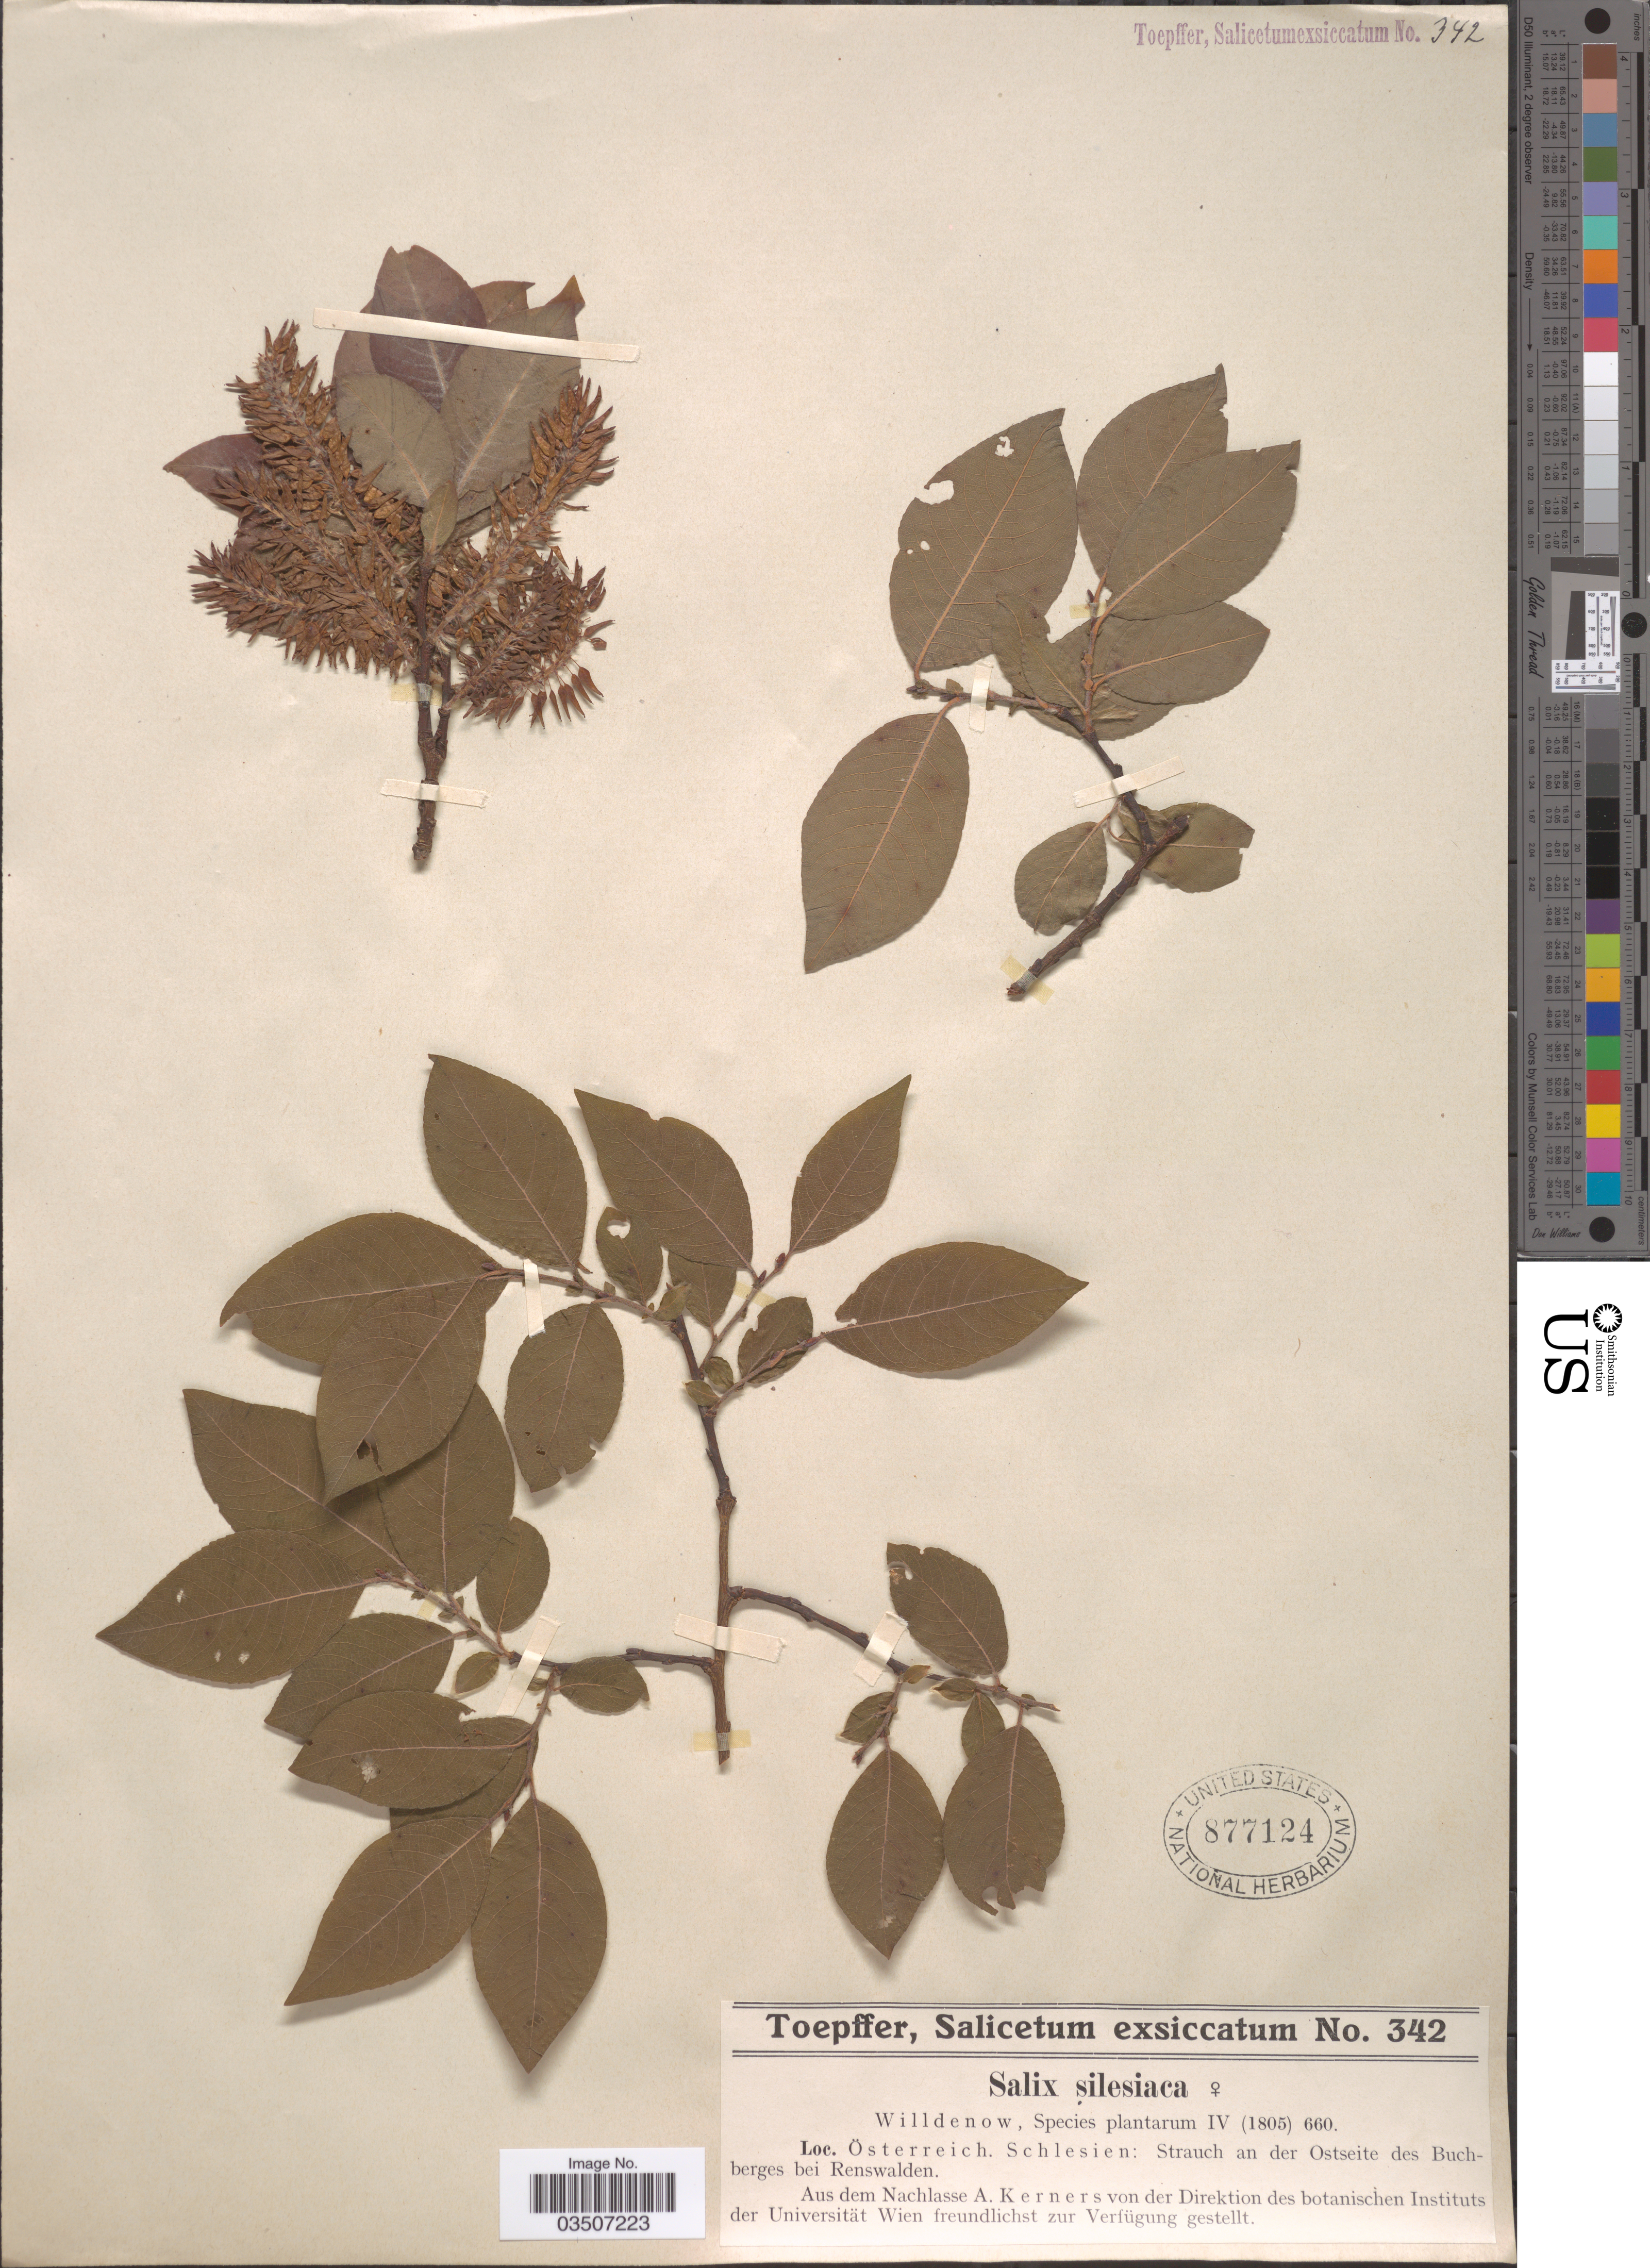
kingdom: Plantae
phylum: Tracheophyta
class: Magnoliopsida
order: Malpighiales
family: Salicaceae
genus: Salix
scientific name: Salix silesiaca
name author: Willd.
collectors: A. Toepffer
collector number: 342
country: Austria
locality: Österreich. Schlesien: Strauch an der Ostseite des Buchberges bei Renswalden.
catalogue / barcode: US 877124